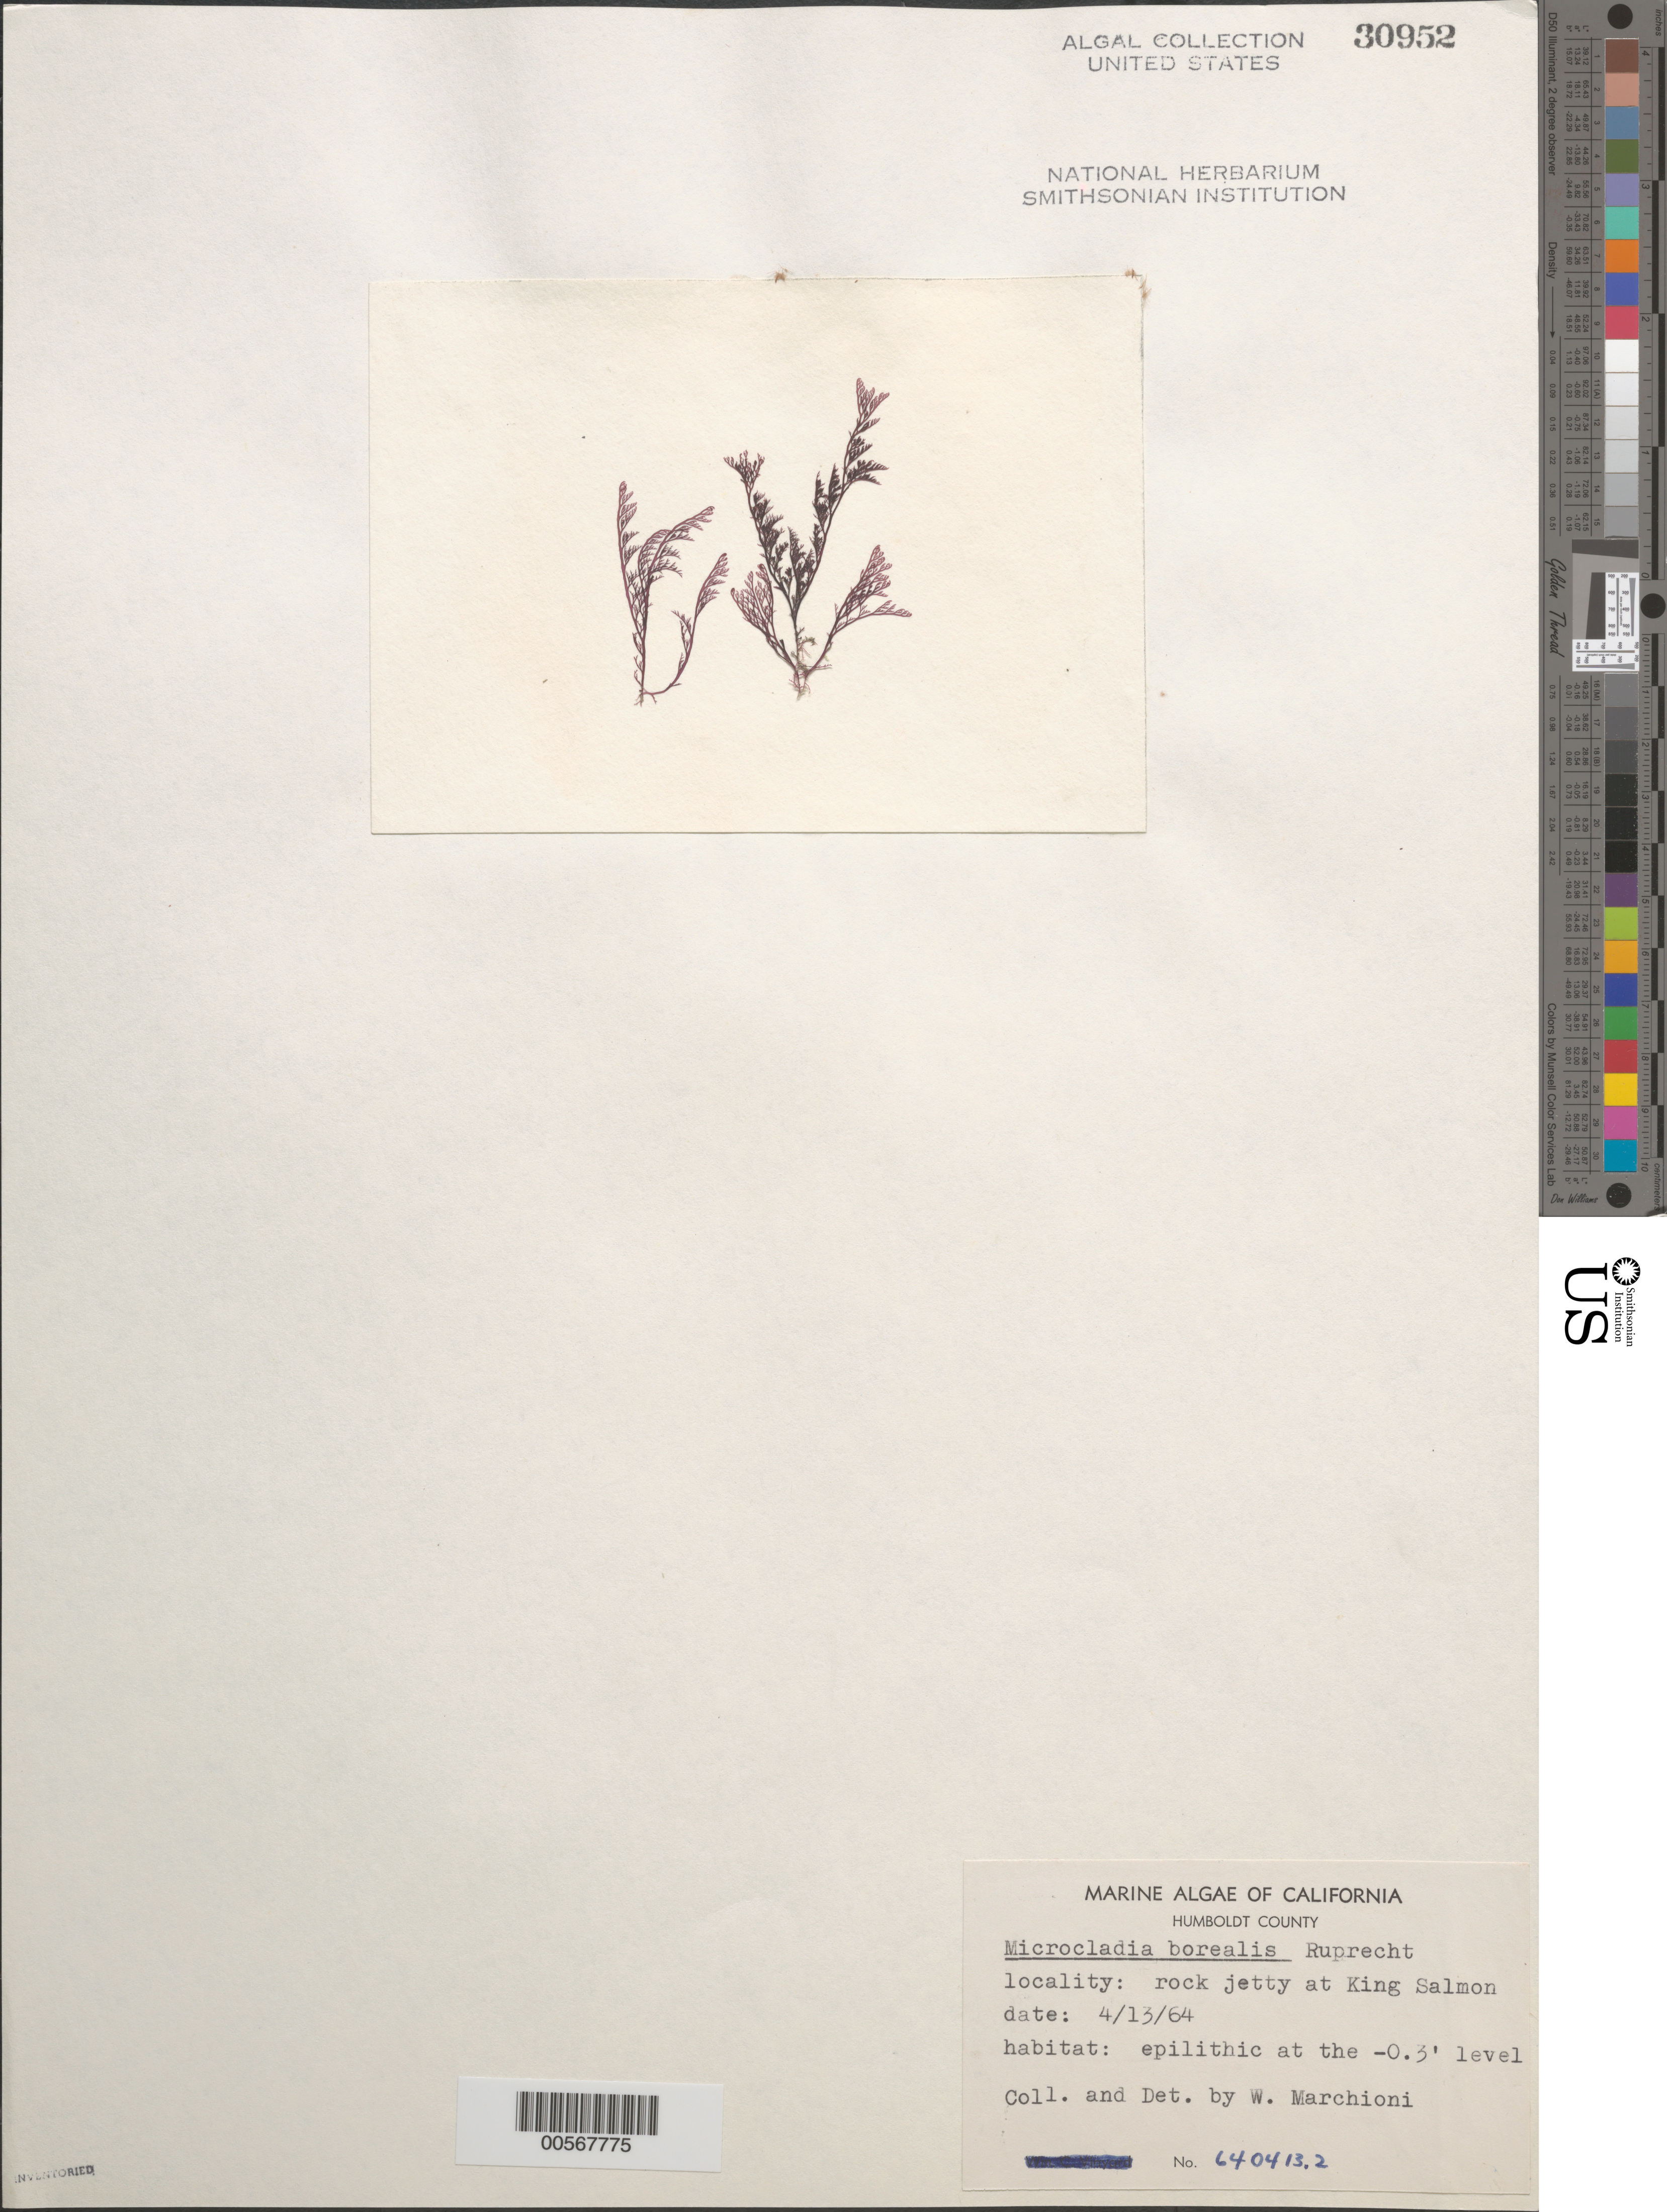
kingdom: Plantae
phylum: Rhodophyta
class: Florideophyceae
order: Ceramiales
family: Ceramiaceae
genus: Microcladia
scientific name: Microcladia borealis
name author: Rupr.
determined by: Marchioni, W.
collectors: W. Marchioni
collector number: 640413.2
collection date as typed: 13 Apr 1964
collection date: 1964-04-13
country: United States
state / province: California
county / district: Humboldt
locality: King Salmon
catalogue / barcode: US 30952